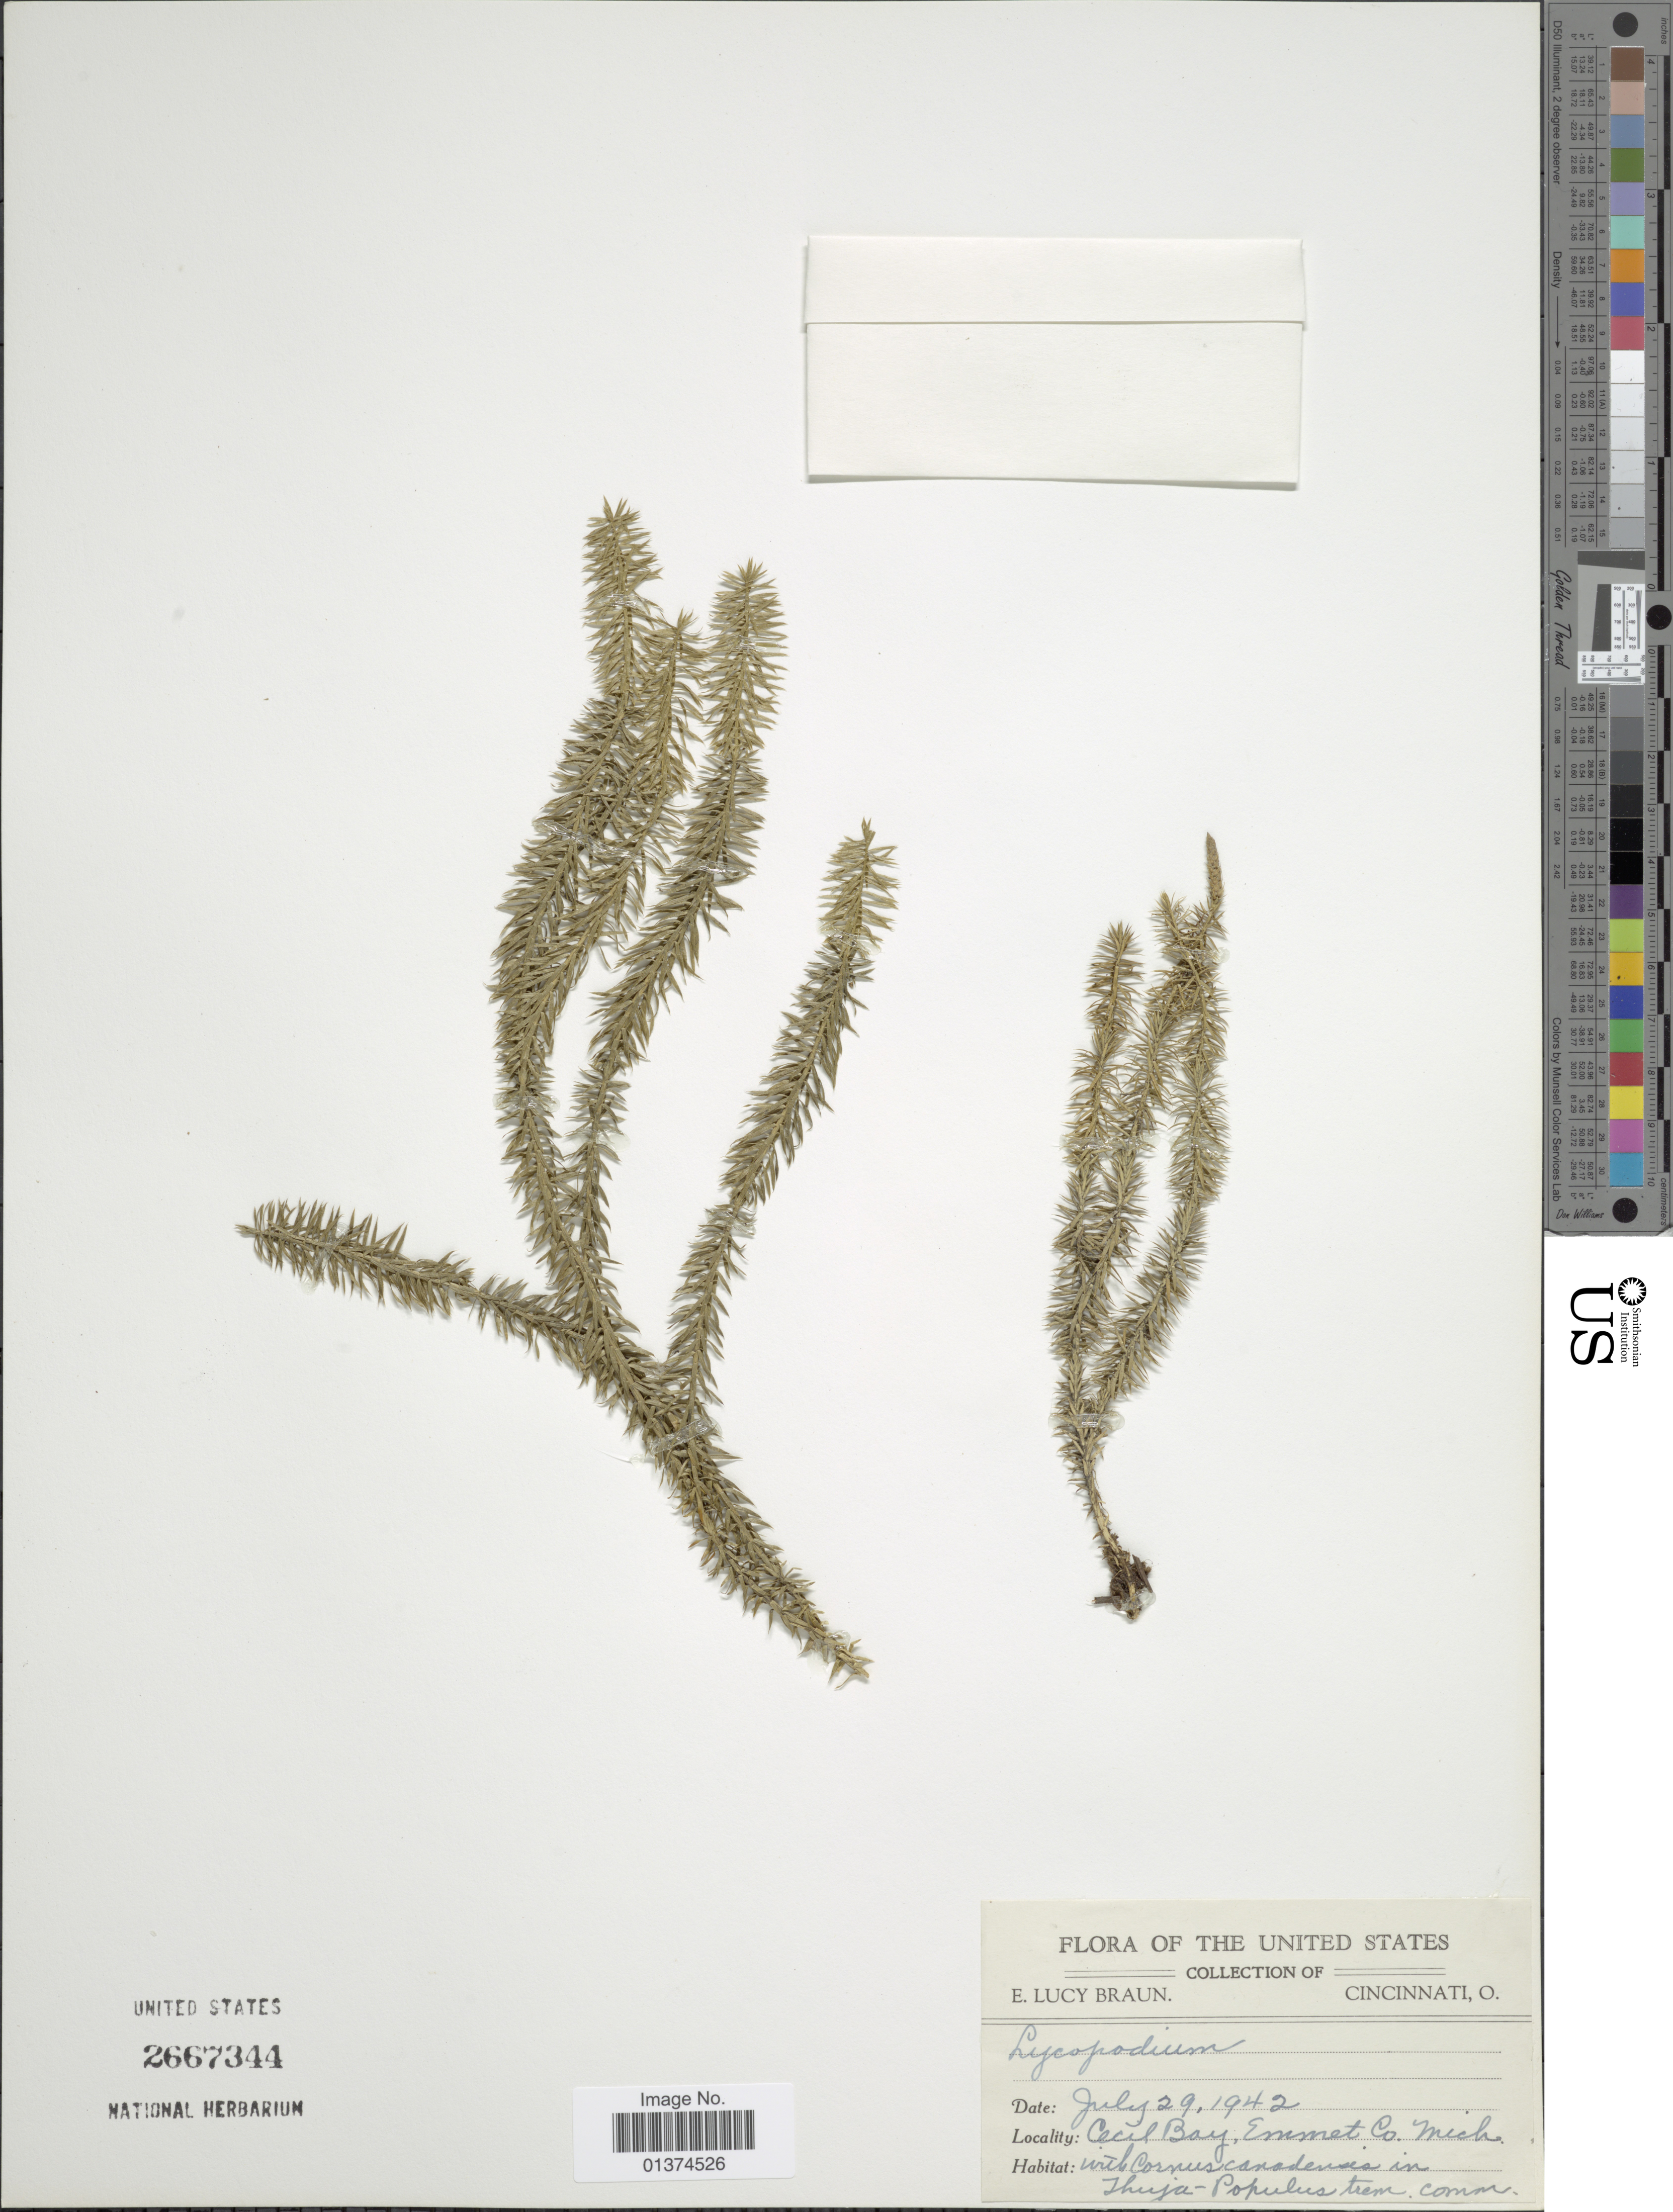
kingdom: Plantae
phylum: Tracheophyta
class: Lycopodiopsida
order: Lycopodiales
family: Lycopodiaceae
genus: Spinulum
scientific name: Spinulum annotinum subsp. annotinum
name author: (L.) A. Haines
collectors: E. L. Braun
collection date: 1942-07-29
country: United States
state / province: Michigan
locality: Cincinnati, O. Cecil Bay, Emmet Co.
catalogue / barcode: US 2667344